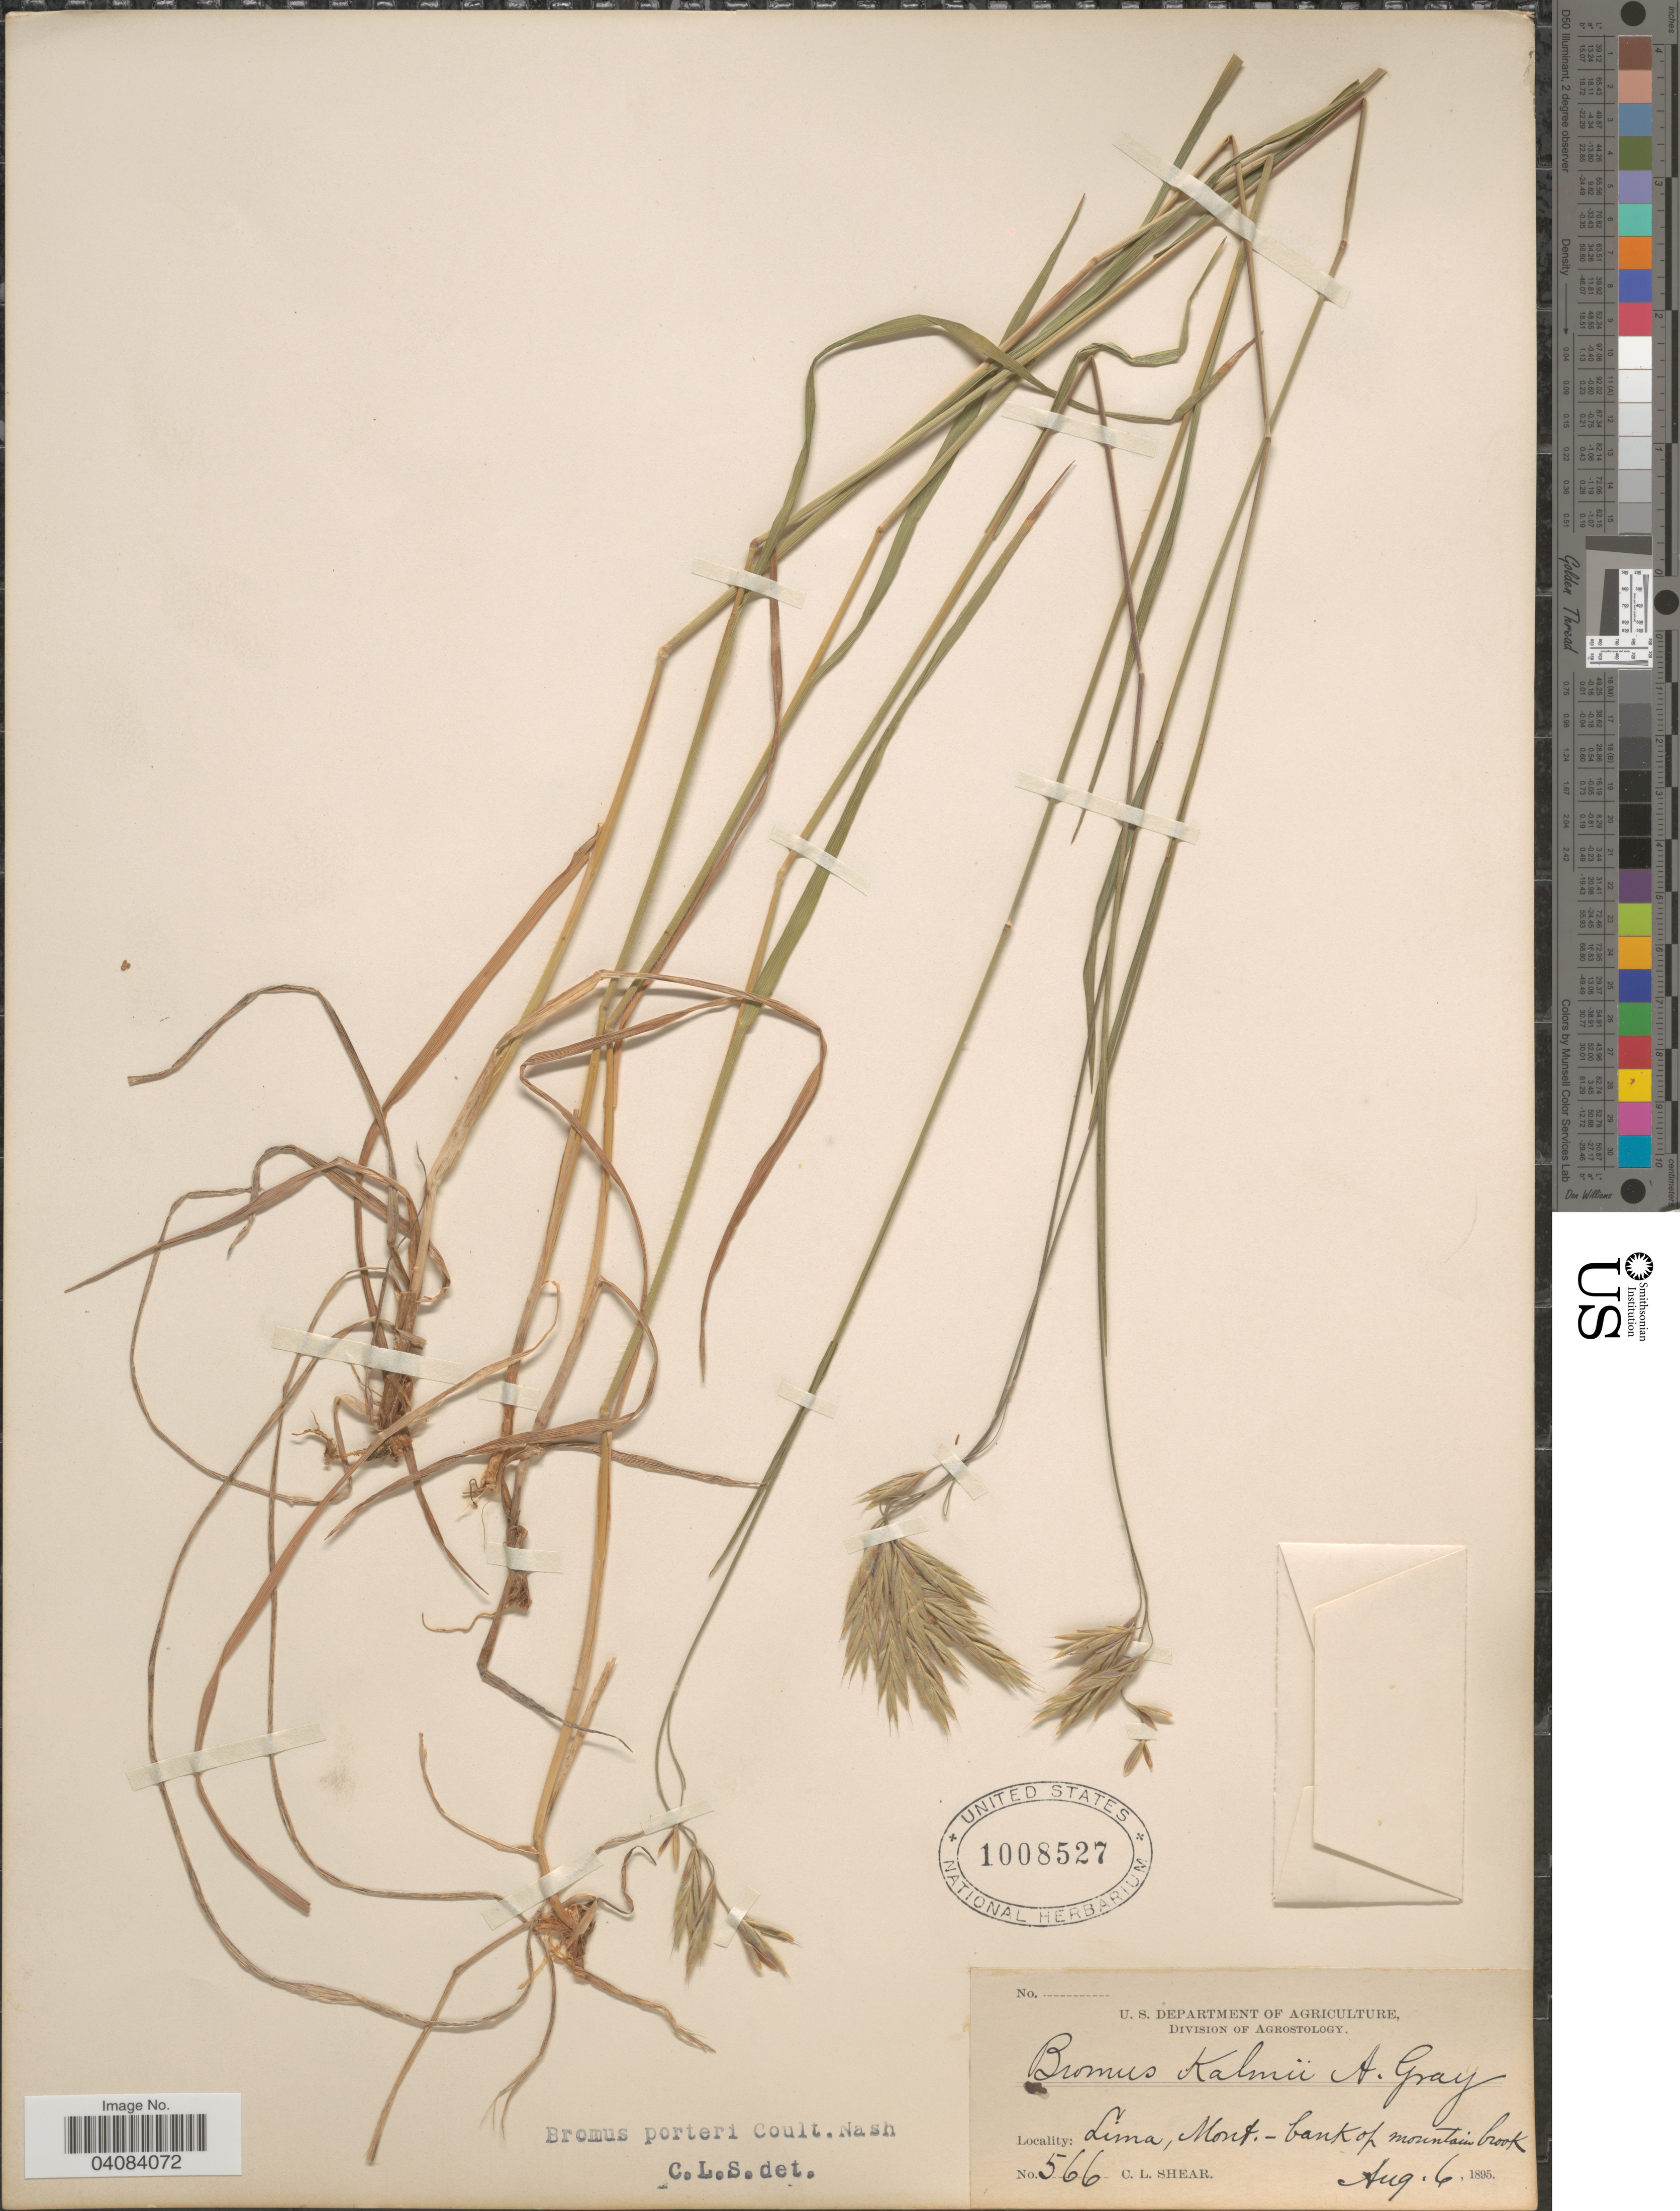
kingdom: Plantae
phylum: Tracheophyta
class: Liliopsida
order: Poales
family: Poaceae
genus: Bromus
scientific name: Bromus porteri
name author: (J.M. Coult.) Nash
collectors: C. L. Shear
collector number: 566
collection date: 1895-08-06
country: United States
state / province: Montana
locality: Lima,-bank of mountain brook.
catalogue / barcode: US 1008527